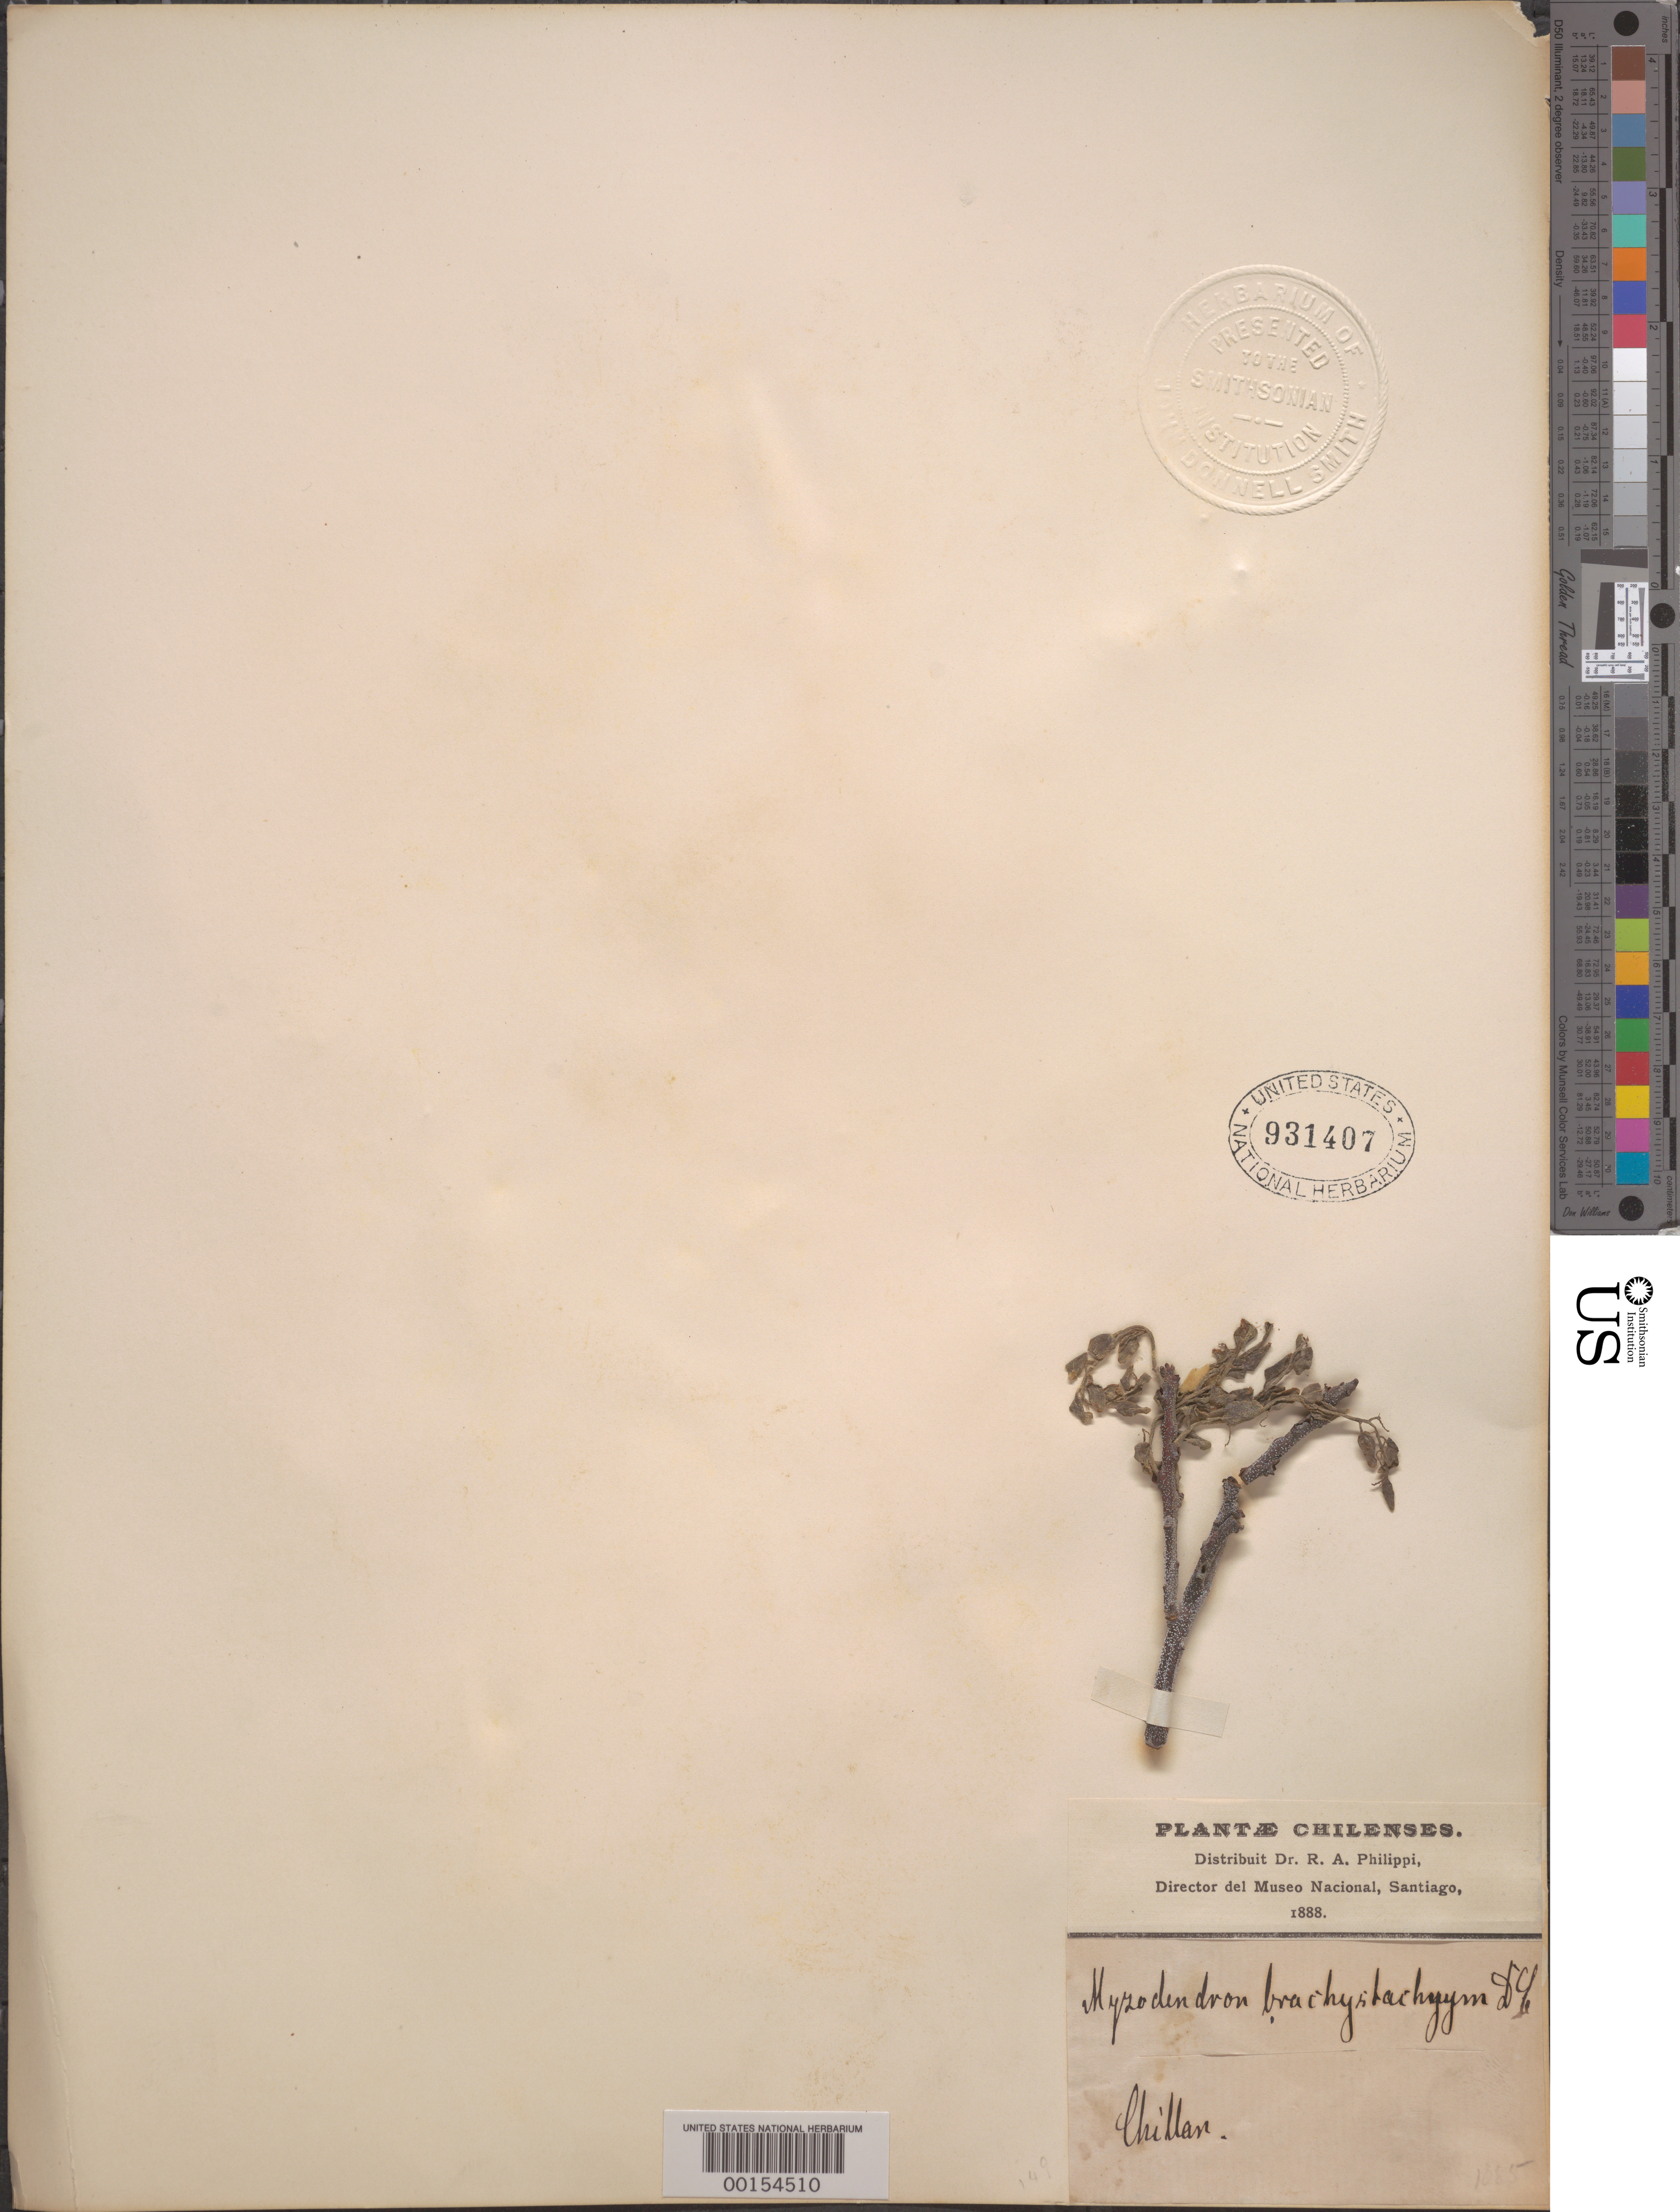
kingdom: Plantae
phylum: Tracheophyta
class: Magnoliopsida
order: Santalales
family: Misodendraceae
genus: Misodendrum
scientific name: Misodendrum brachystachyum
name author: DC.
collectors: ex. herb. R.A. Philippi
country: Chile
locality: Chillan.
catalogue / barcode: US 931407